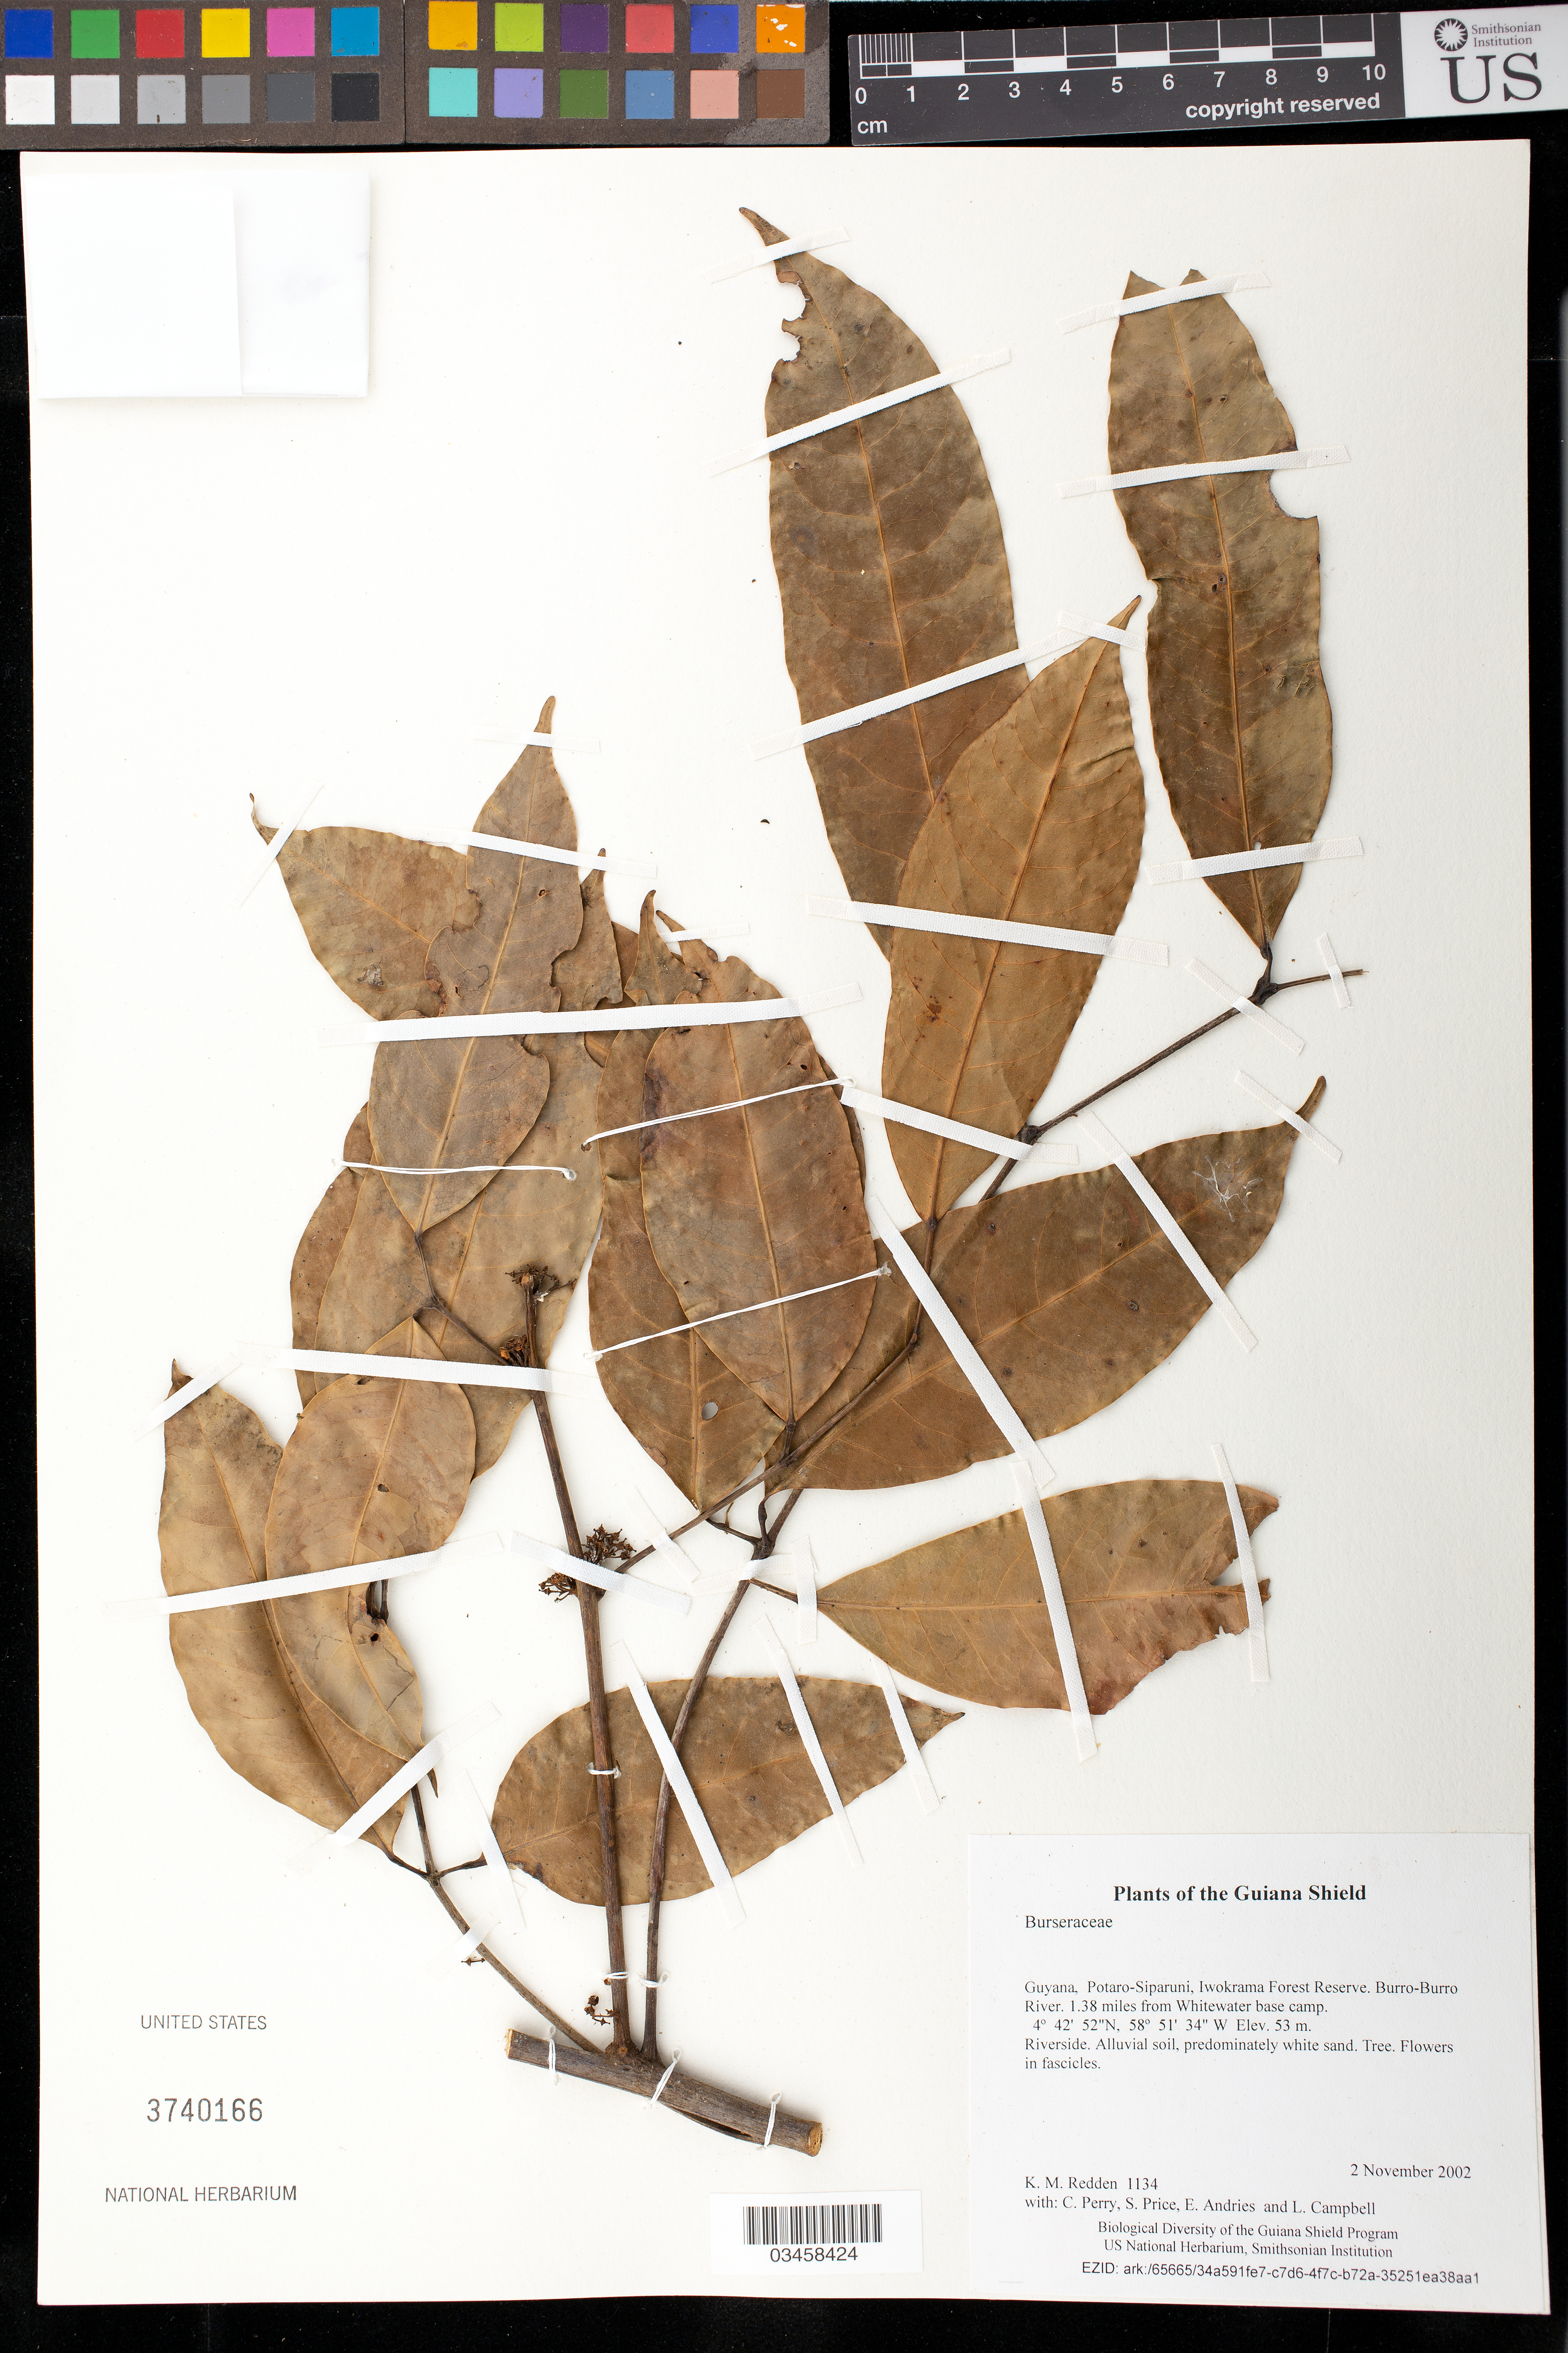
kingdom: Plantae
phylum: Tracheophyta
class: Magnoliopsida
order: Sapindales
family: Burseraceae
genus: Protium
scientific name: Protium heptaphyllum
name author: (Aubl.) Marchand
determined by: Daly, D.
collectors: K. M. Redden, C. Perry, S. Price, E. Andries & L. Campbell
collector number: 1134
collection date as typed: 2 November 2002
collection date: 2002-11-02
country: Guyana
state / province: Potaro-Siparuni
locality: Iwokrama Forest Reserve. Burro-Burro River. 1.38 miles from Whitewater base camp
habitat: Riverside. Alluvial soil, predominately white sand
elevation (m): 53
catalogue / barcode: US 3740166